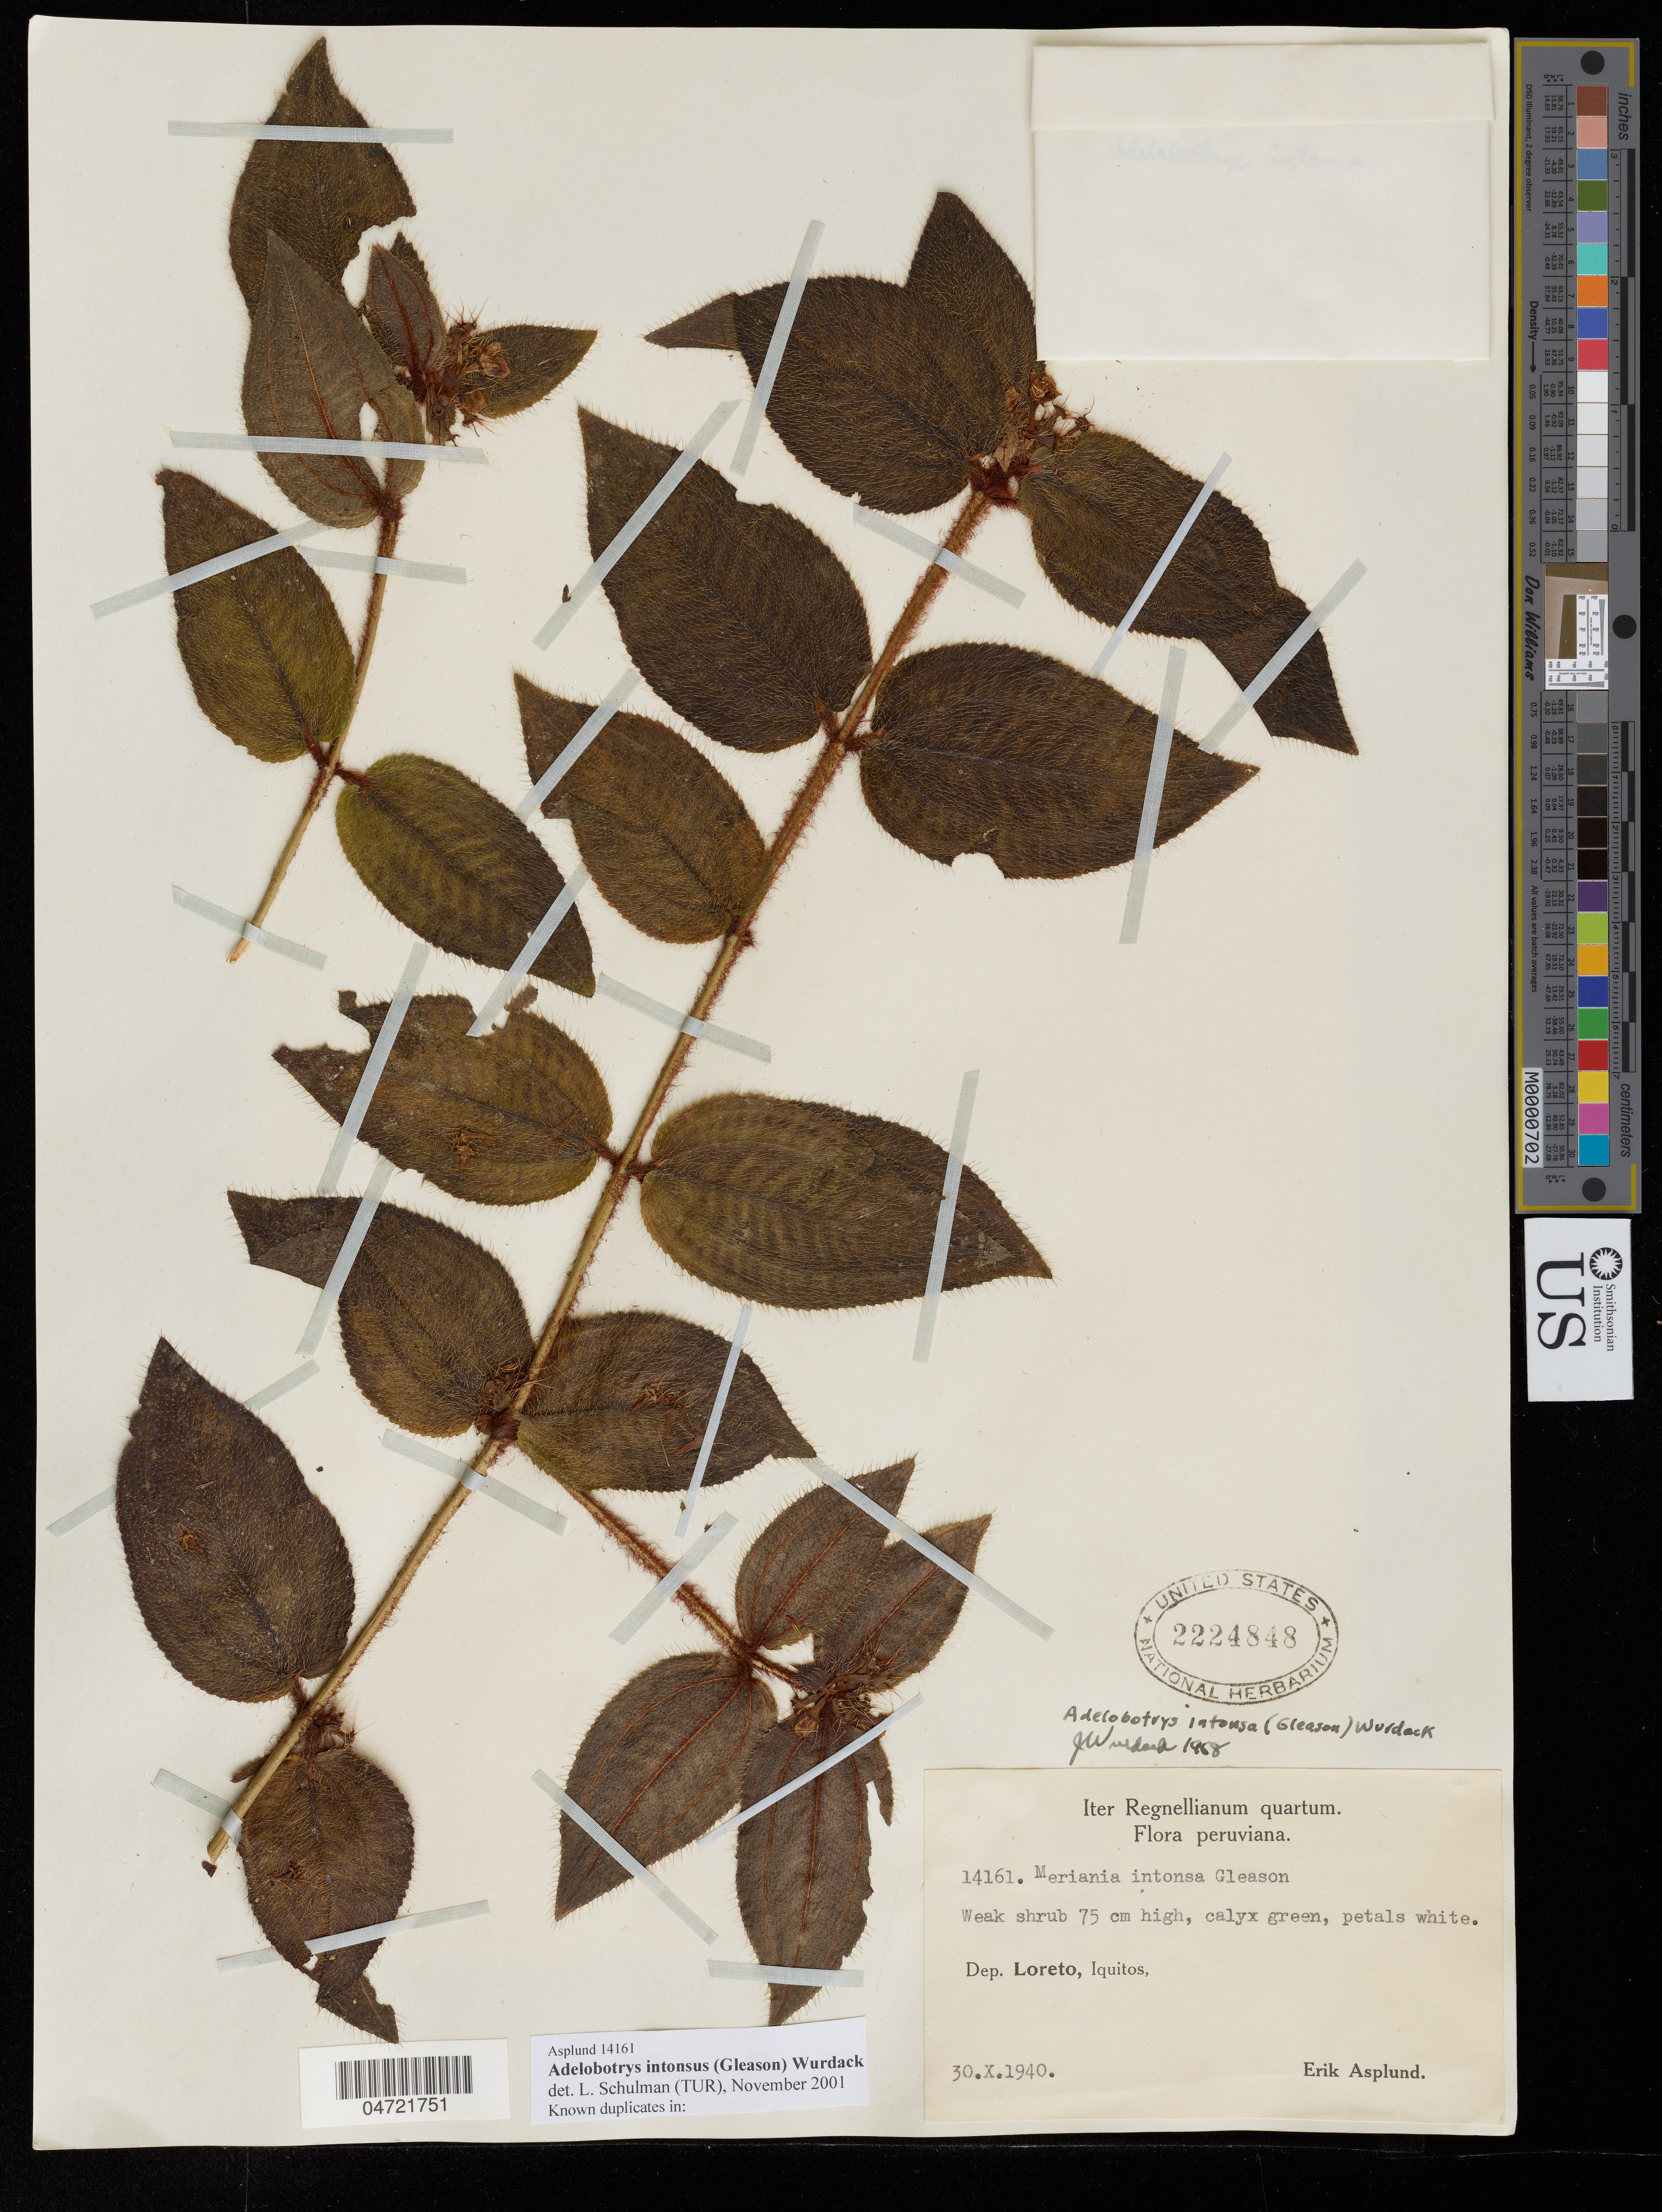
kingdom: Plantae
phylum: Tracheophyta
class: Magnoliopsida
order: Myrtales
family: Melastomataceae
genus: Adelobotrys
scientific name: Adelobotrys intonsus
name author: (Gleason) Wurdack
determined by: Schulman, Leif, (TUR), University of Turku (FINLAND)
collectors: E. Asplund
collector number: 14161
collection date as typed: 30 Oct 1940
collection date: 1940-10-30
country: Peru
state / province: Loreto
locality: Iquitos.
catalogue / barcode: US 2224848